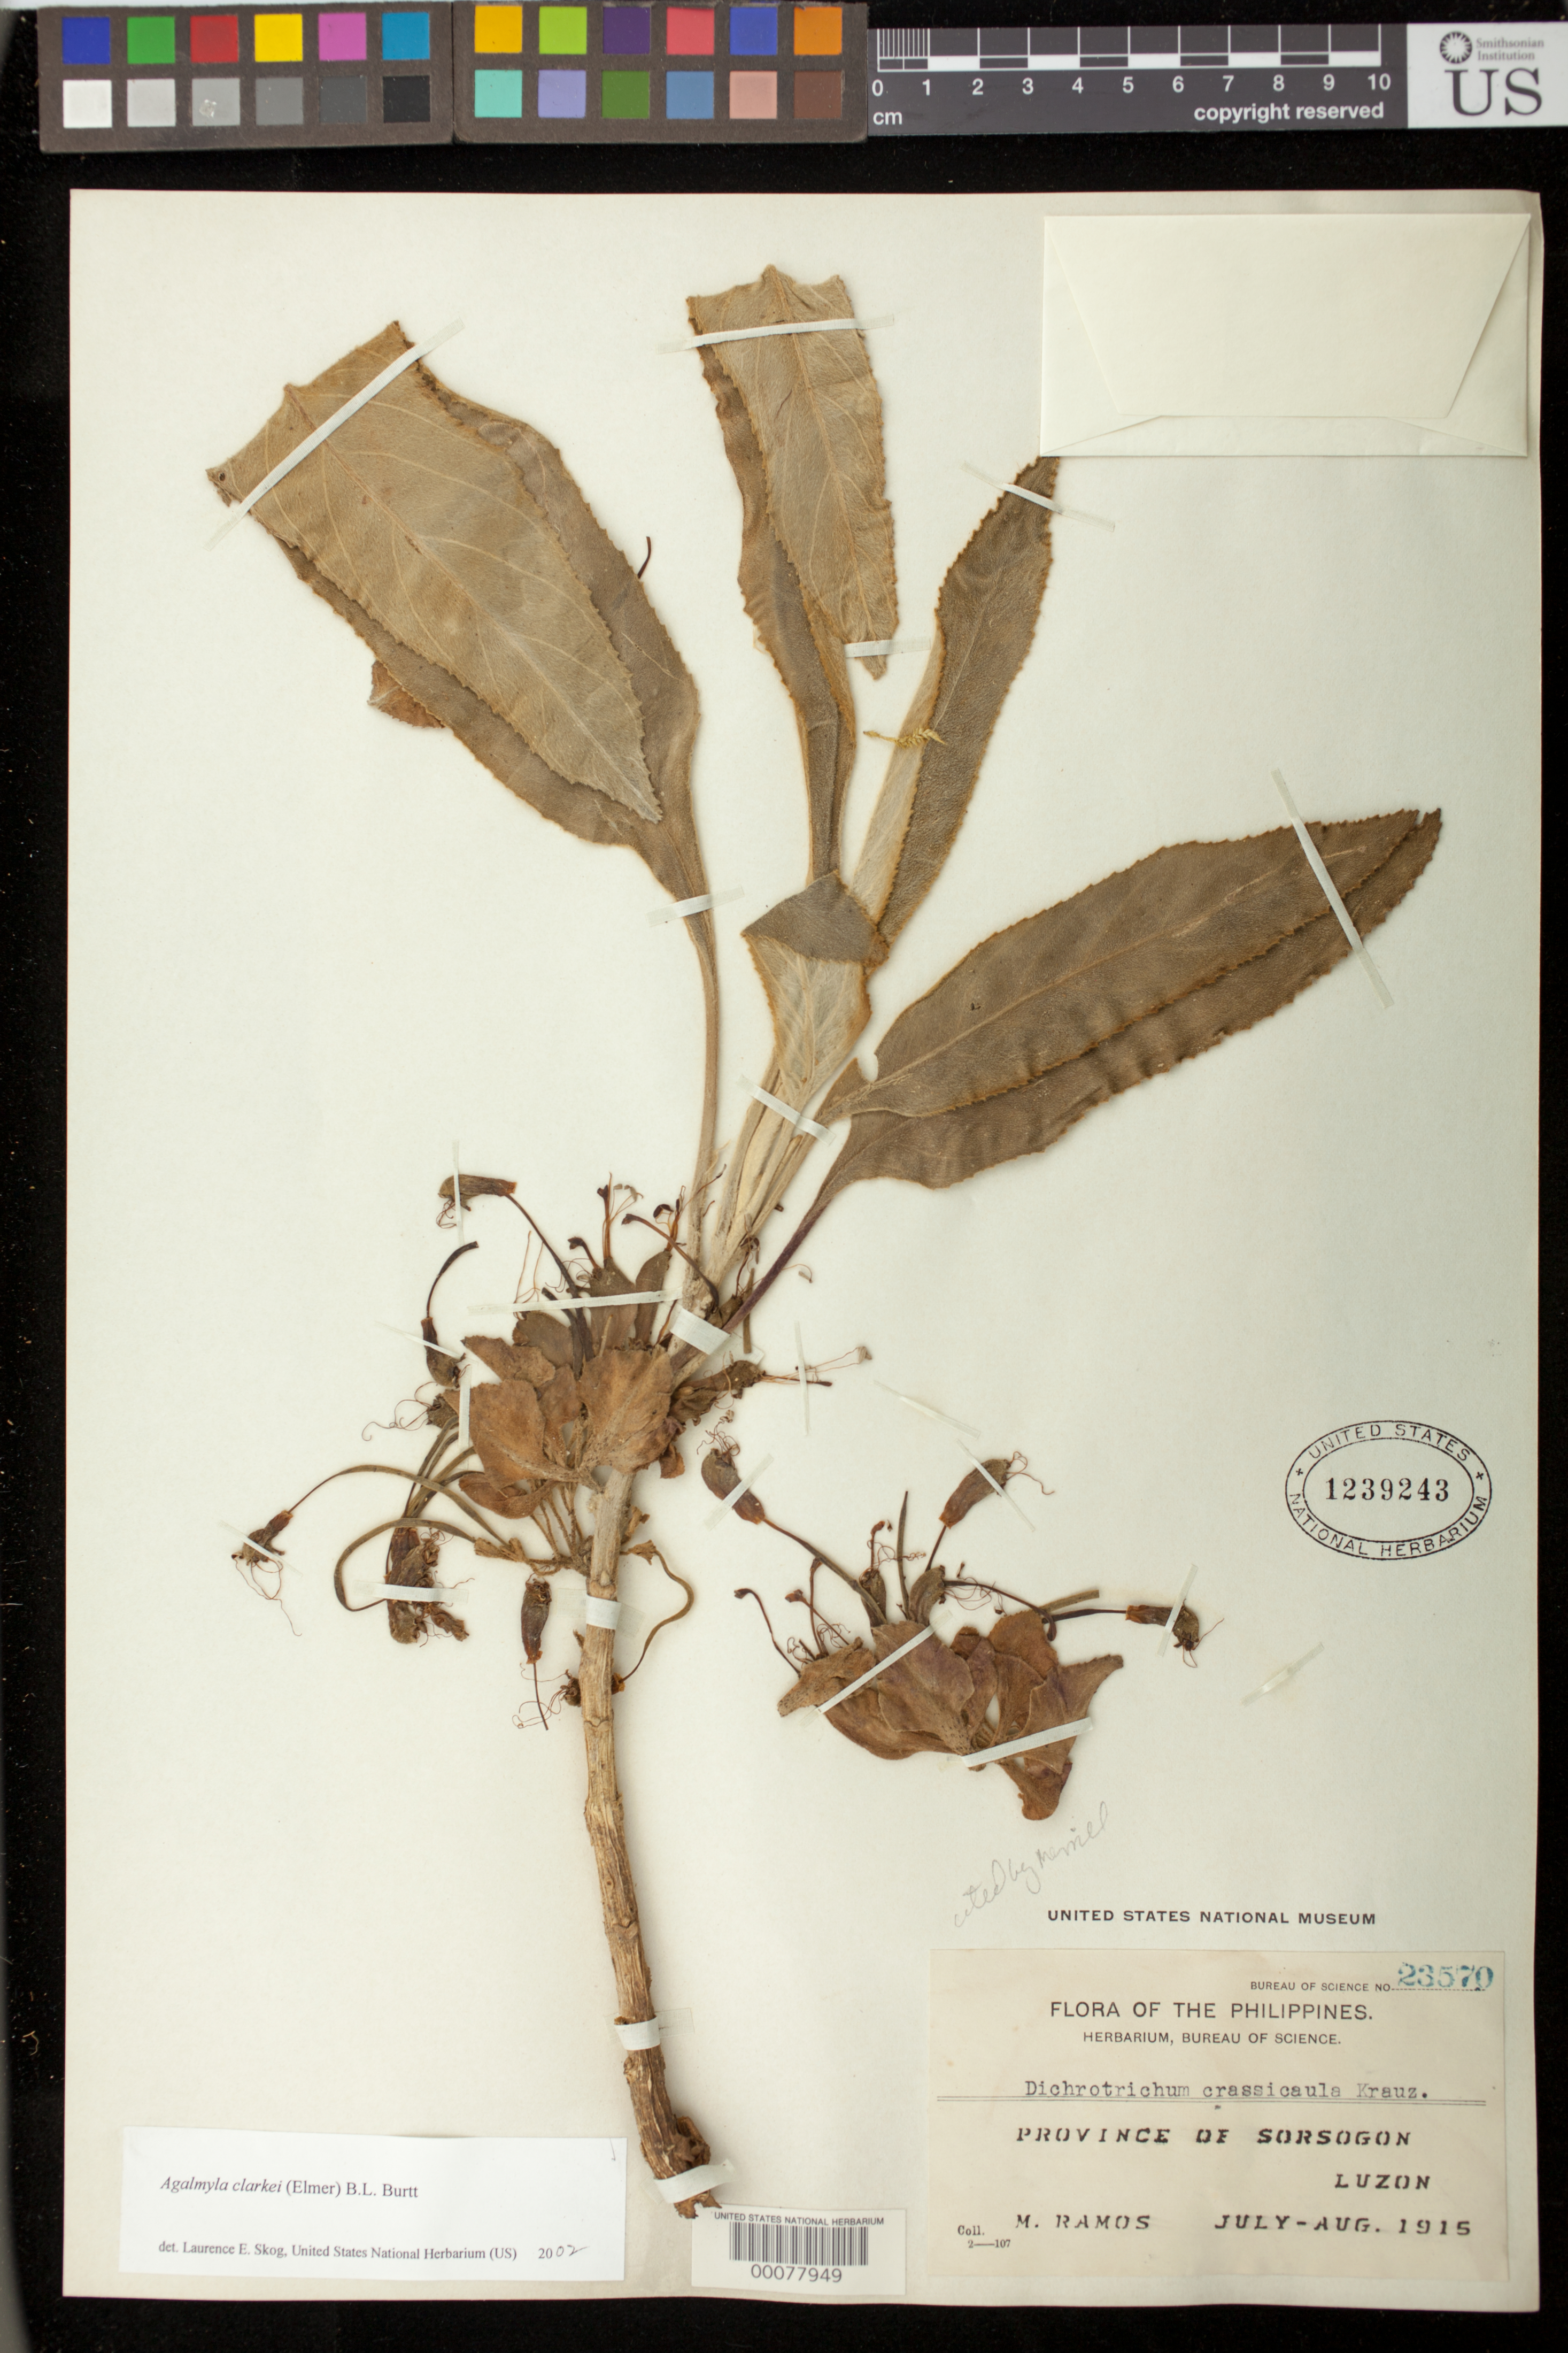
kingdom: Plantae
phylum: Tracheophyta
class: Magnoliopsida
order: Lamiales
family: Gesneriaceae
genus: Agalmyla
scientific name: Agalmyla clarkei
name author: (Elmer) B.L. Burtt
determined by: Skog, Laurence E.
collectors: M. Ramos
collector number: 23570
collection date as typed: Jul-Aug 1915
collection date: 1915-07/1915-08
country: Philippines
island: Luzon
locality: Province of Sorsogon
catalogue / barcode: US 1239243